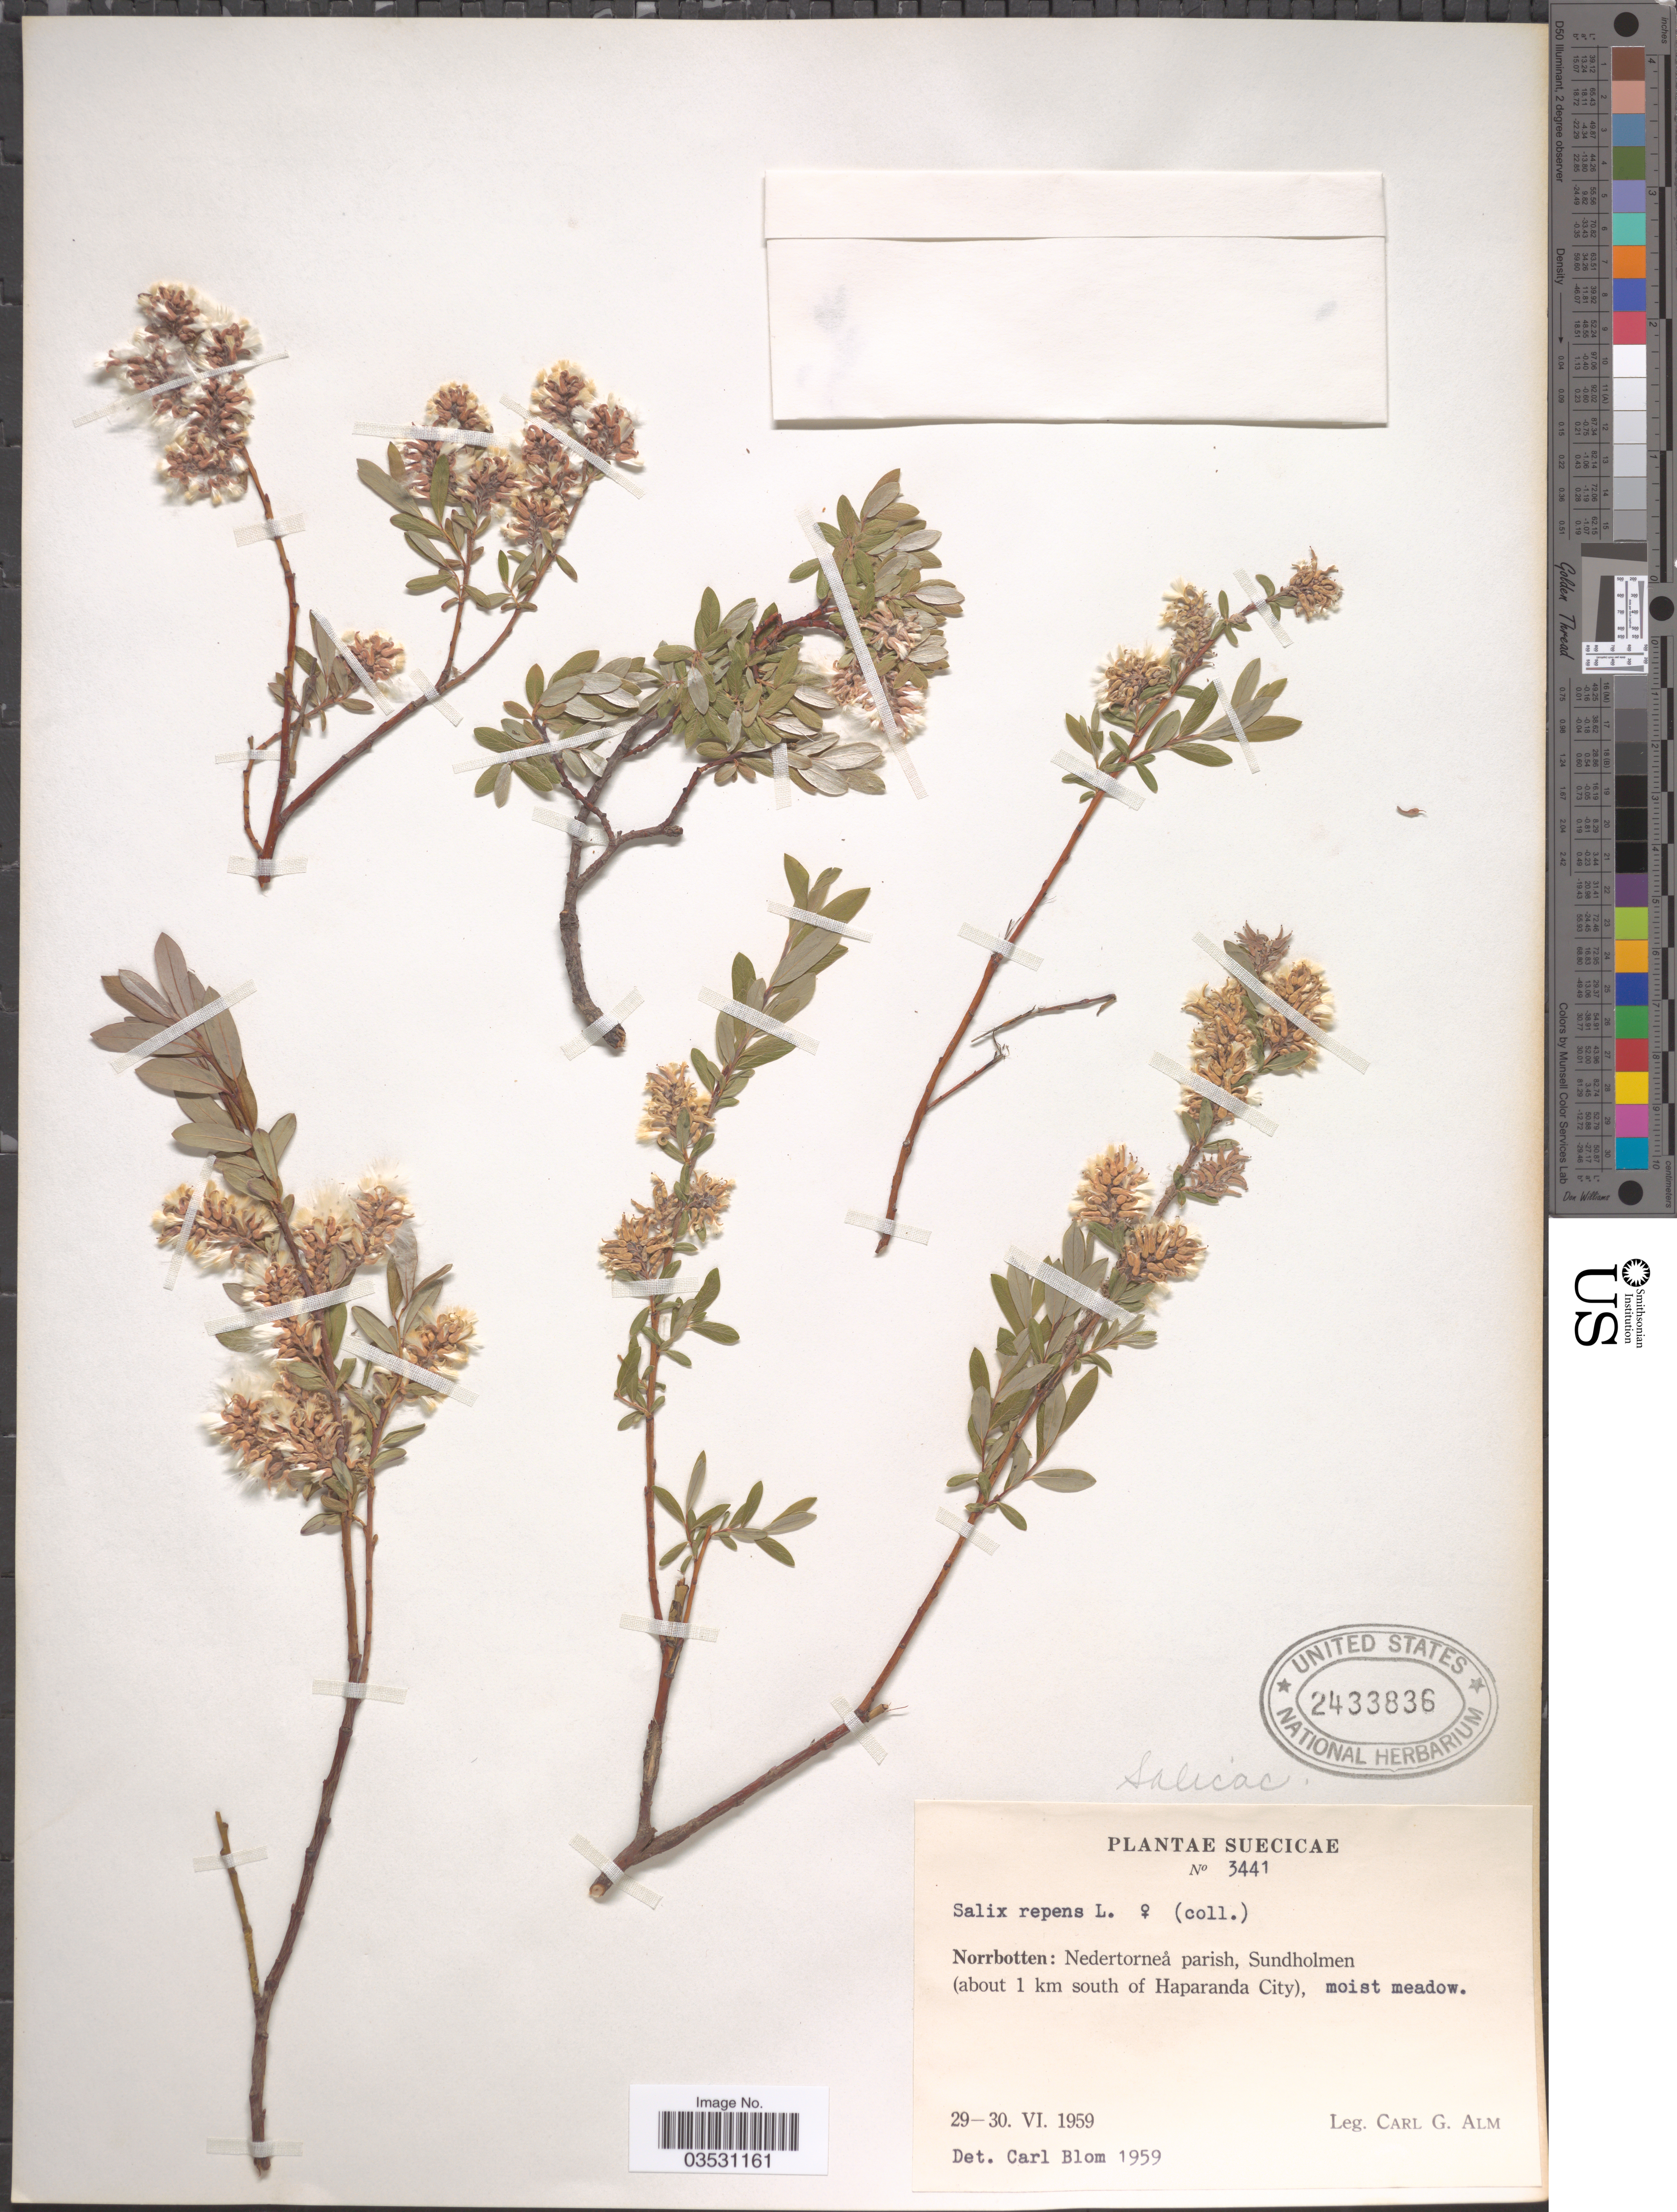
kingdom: Plantae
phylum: Tracheophyta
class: Magnoliopsida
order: Malpighiales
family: Salicaceae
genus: Salix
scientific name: Salix repens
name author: L.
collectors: C. G. Alm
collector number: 3441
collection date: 1959-06-29/1959-06-30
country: Sweden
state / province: Norrbotten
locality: Suecicae. Norrbotten: Nederotneå parish, Sunholmen (about 1 km south of Haparanda City), moist meadow.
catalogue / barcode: US 2433836